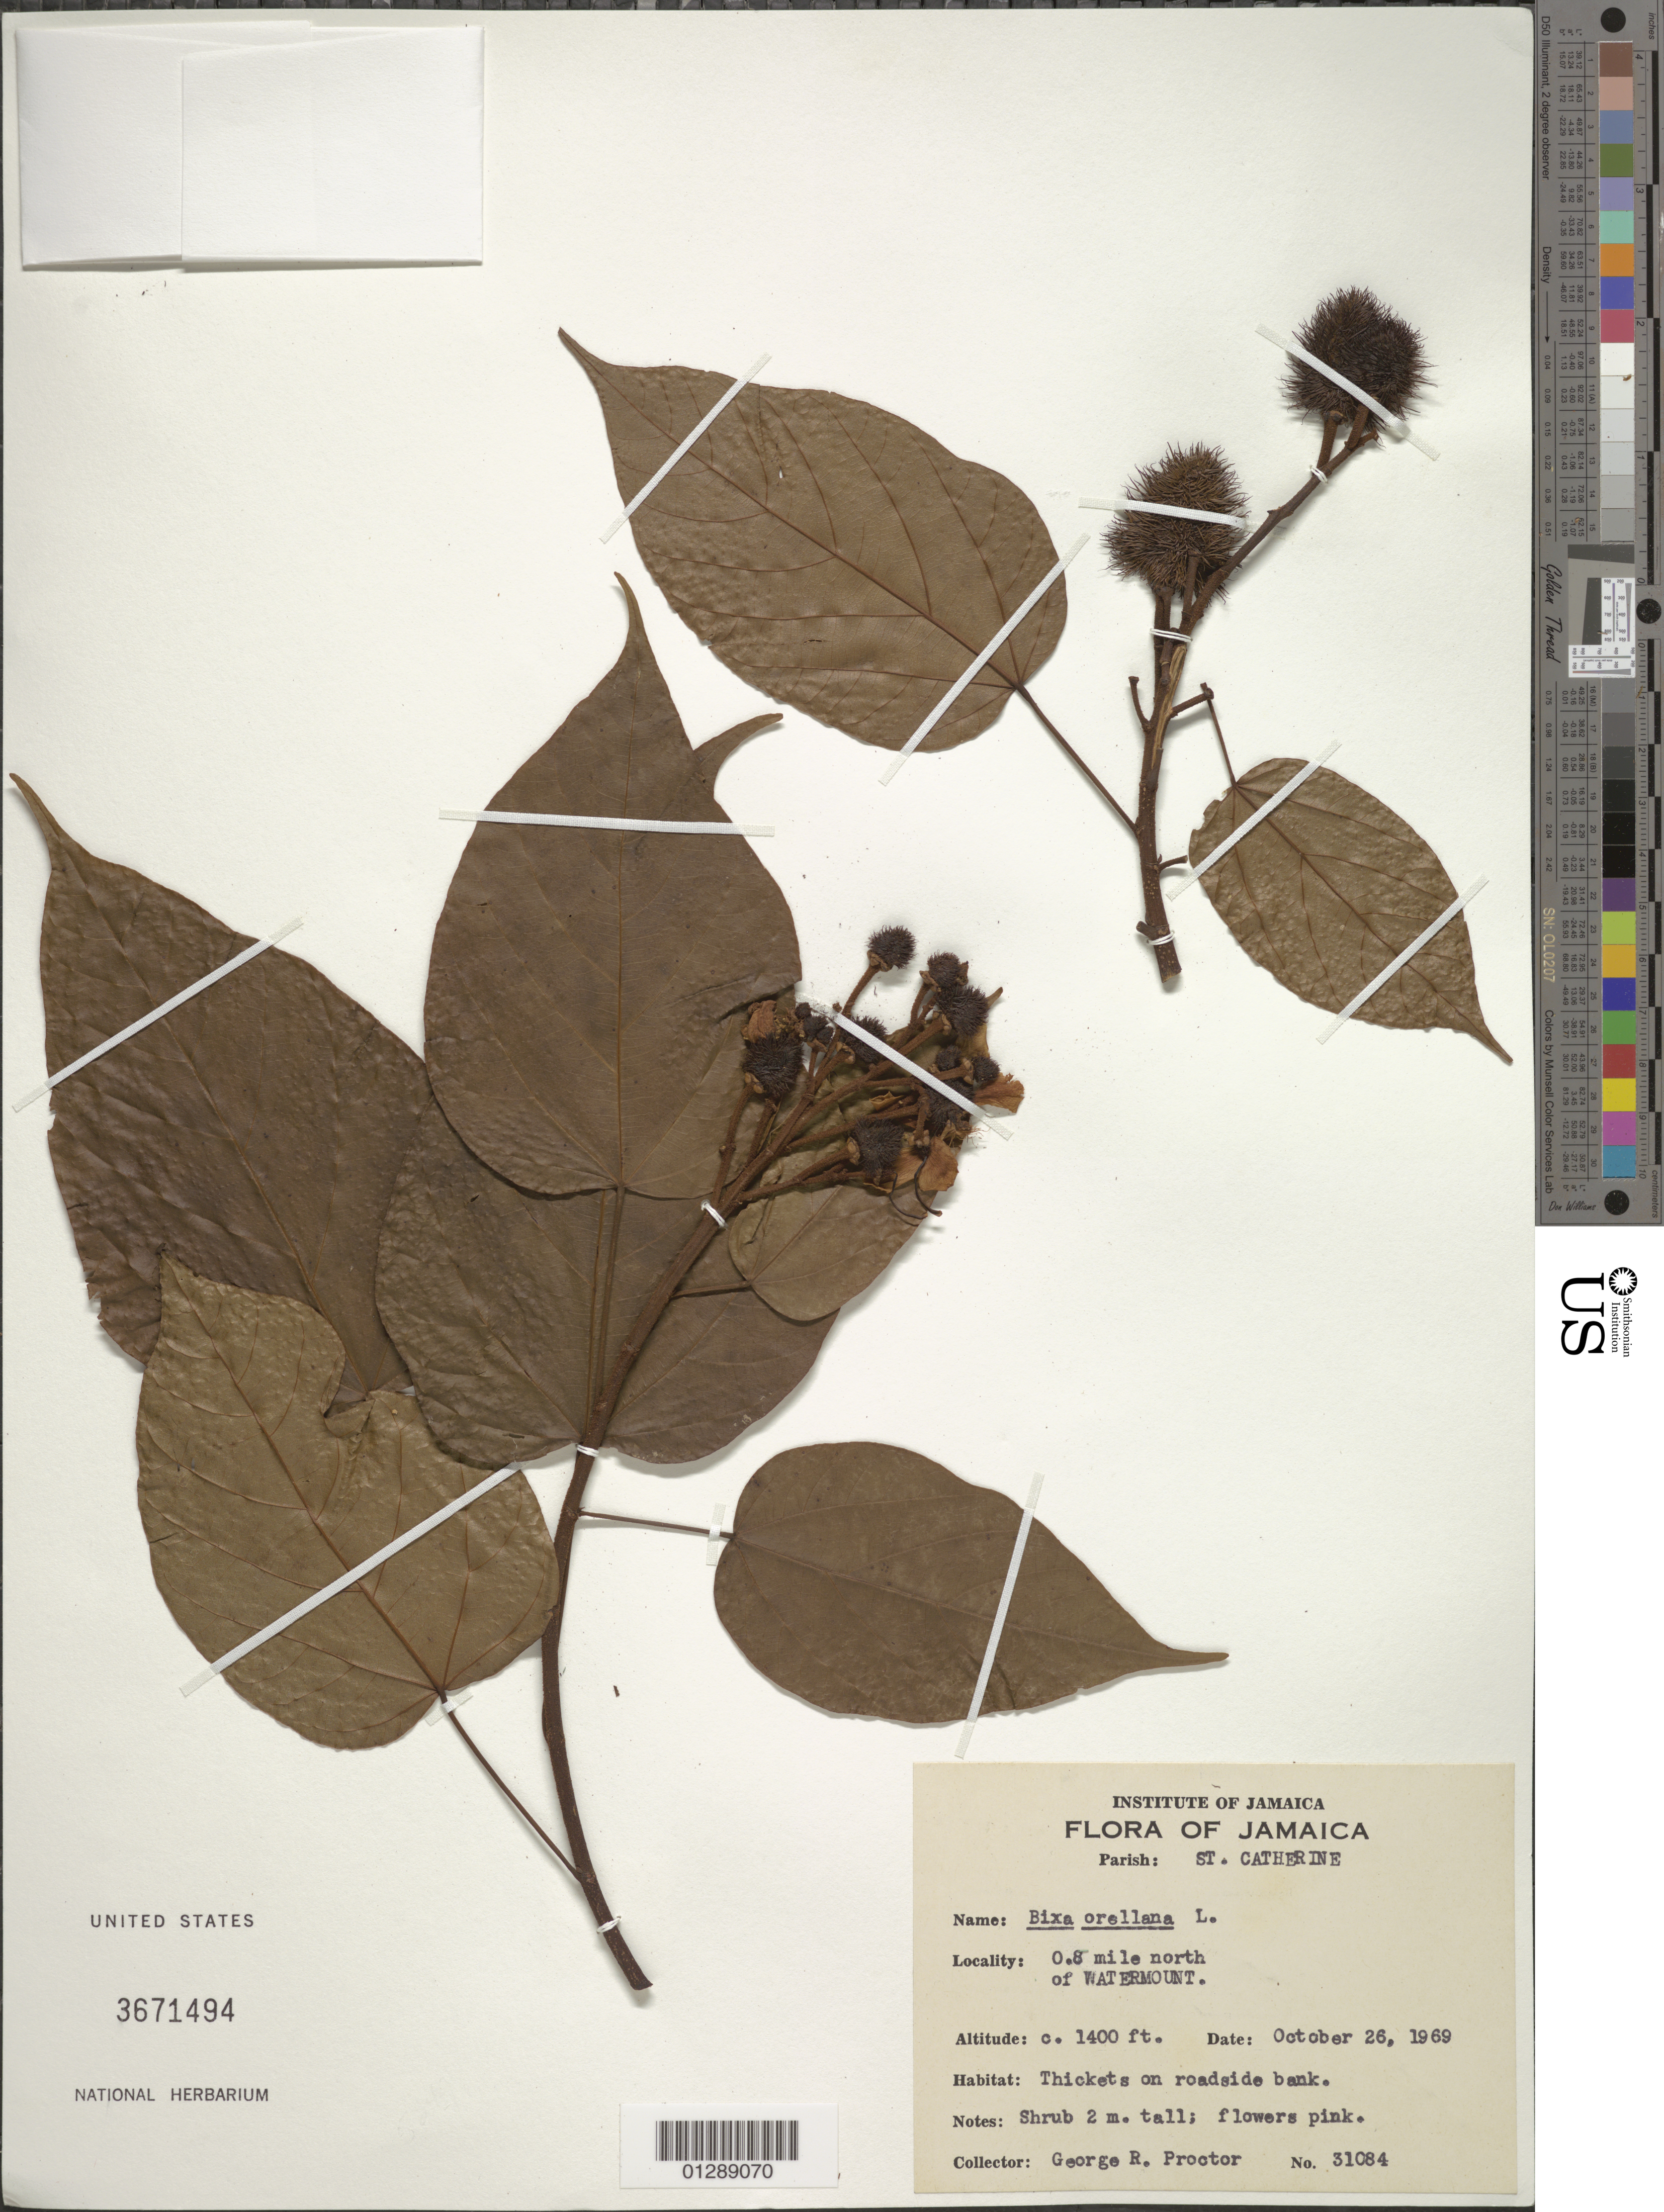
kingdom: Plantae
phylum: Tracheophyta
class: Magnoliopsida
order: Malvales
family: Bixaceae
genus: Bixa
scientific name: Bixa orellana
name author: L.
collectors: G. R. Proctor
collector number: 31084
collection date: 1969-10-26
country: Jamaica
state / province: Saint Catherine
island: Jamaica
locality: Watermount, 0.8 mile north.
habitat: Thickets on roadside bank.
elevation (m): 427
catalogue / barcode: US 3671494